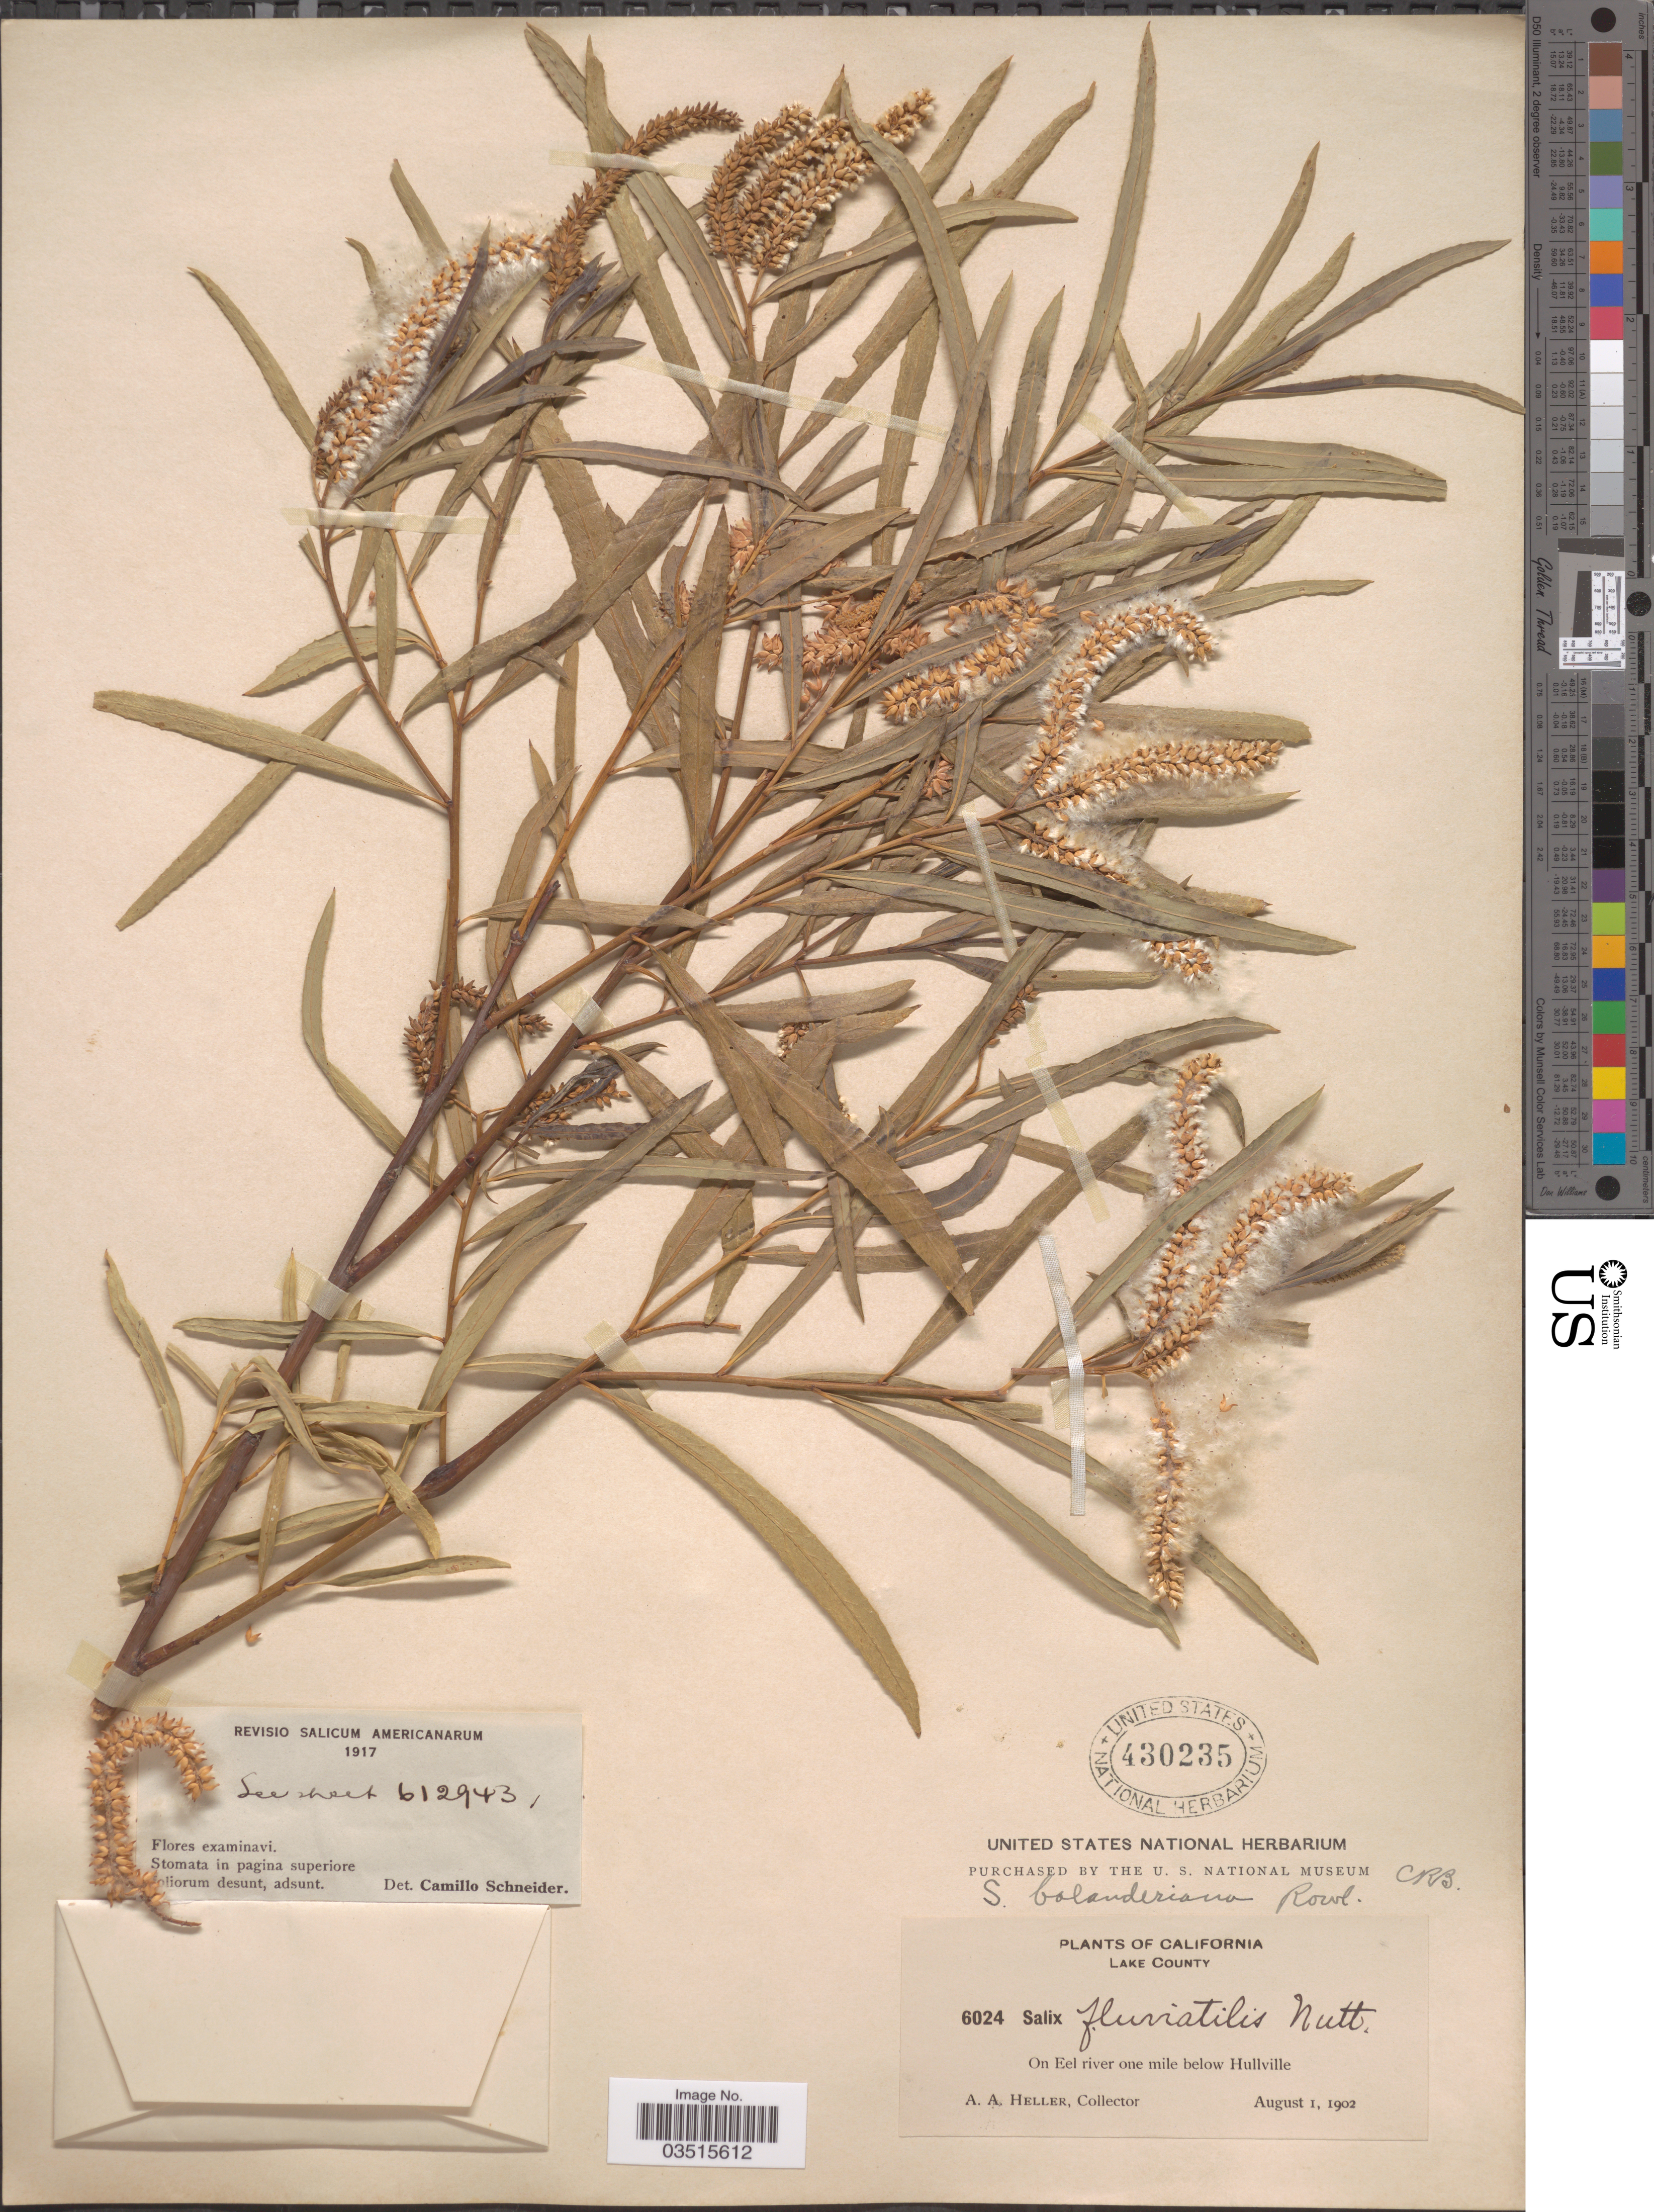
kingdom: Plantae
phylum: Tracheophyta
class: Magnoliopsida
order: Malpighiales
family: Salicaceae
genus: Salix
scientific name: Salix melanopsis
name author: Nutt.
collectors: A. A. Heller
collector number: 6024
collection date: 1902-08-01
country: United States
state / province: California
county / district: Lake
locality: Lake County. On Eel river one mile below Hullville.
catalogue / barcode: US 430235